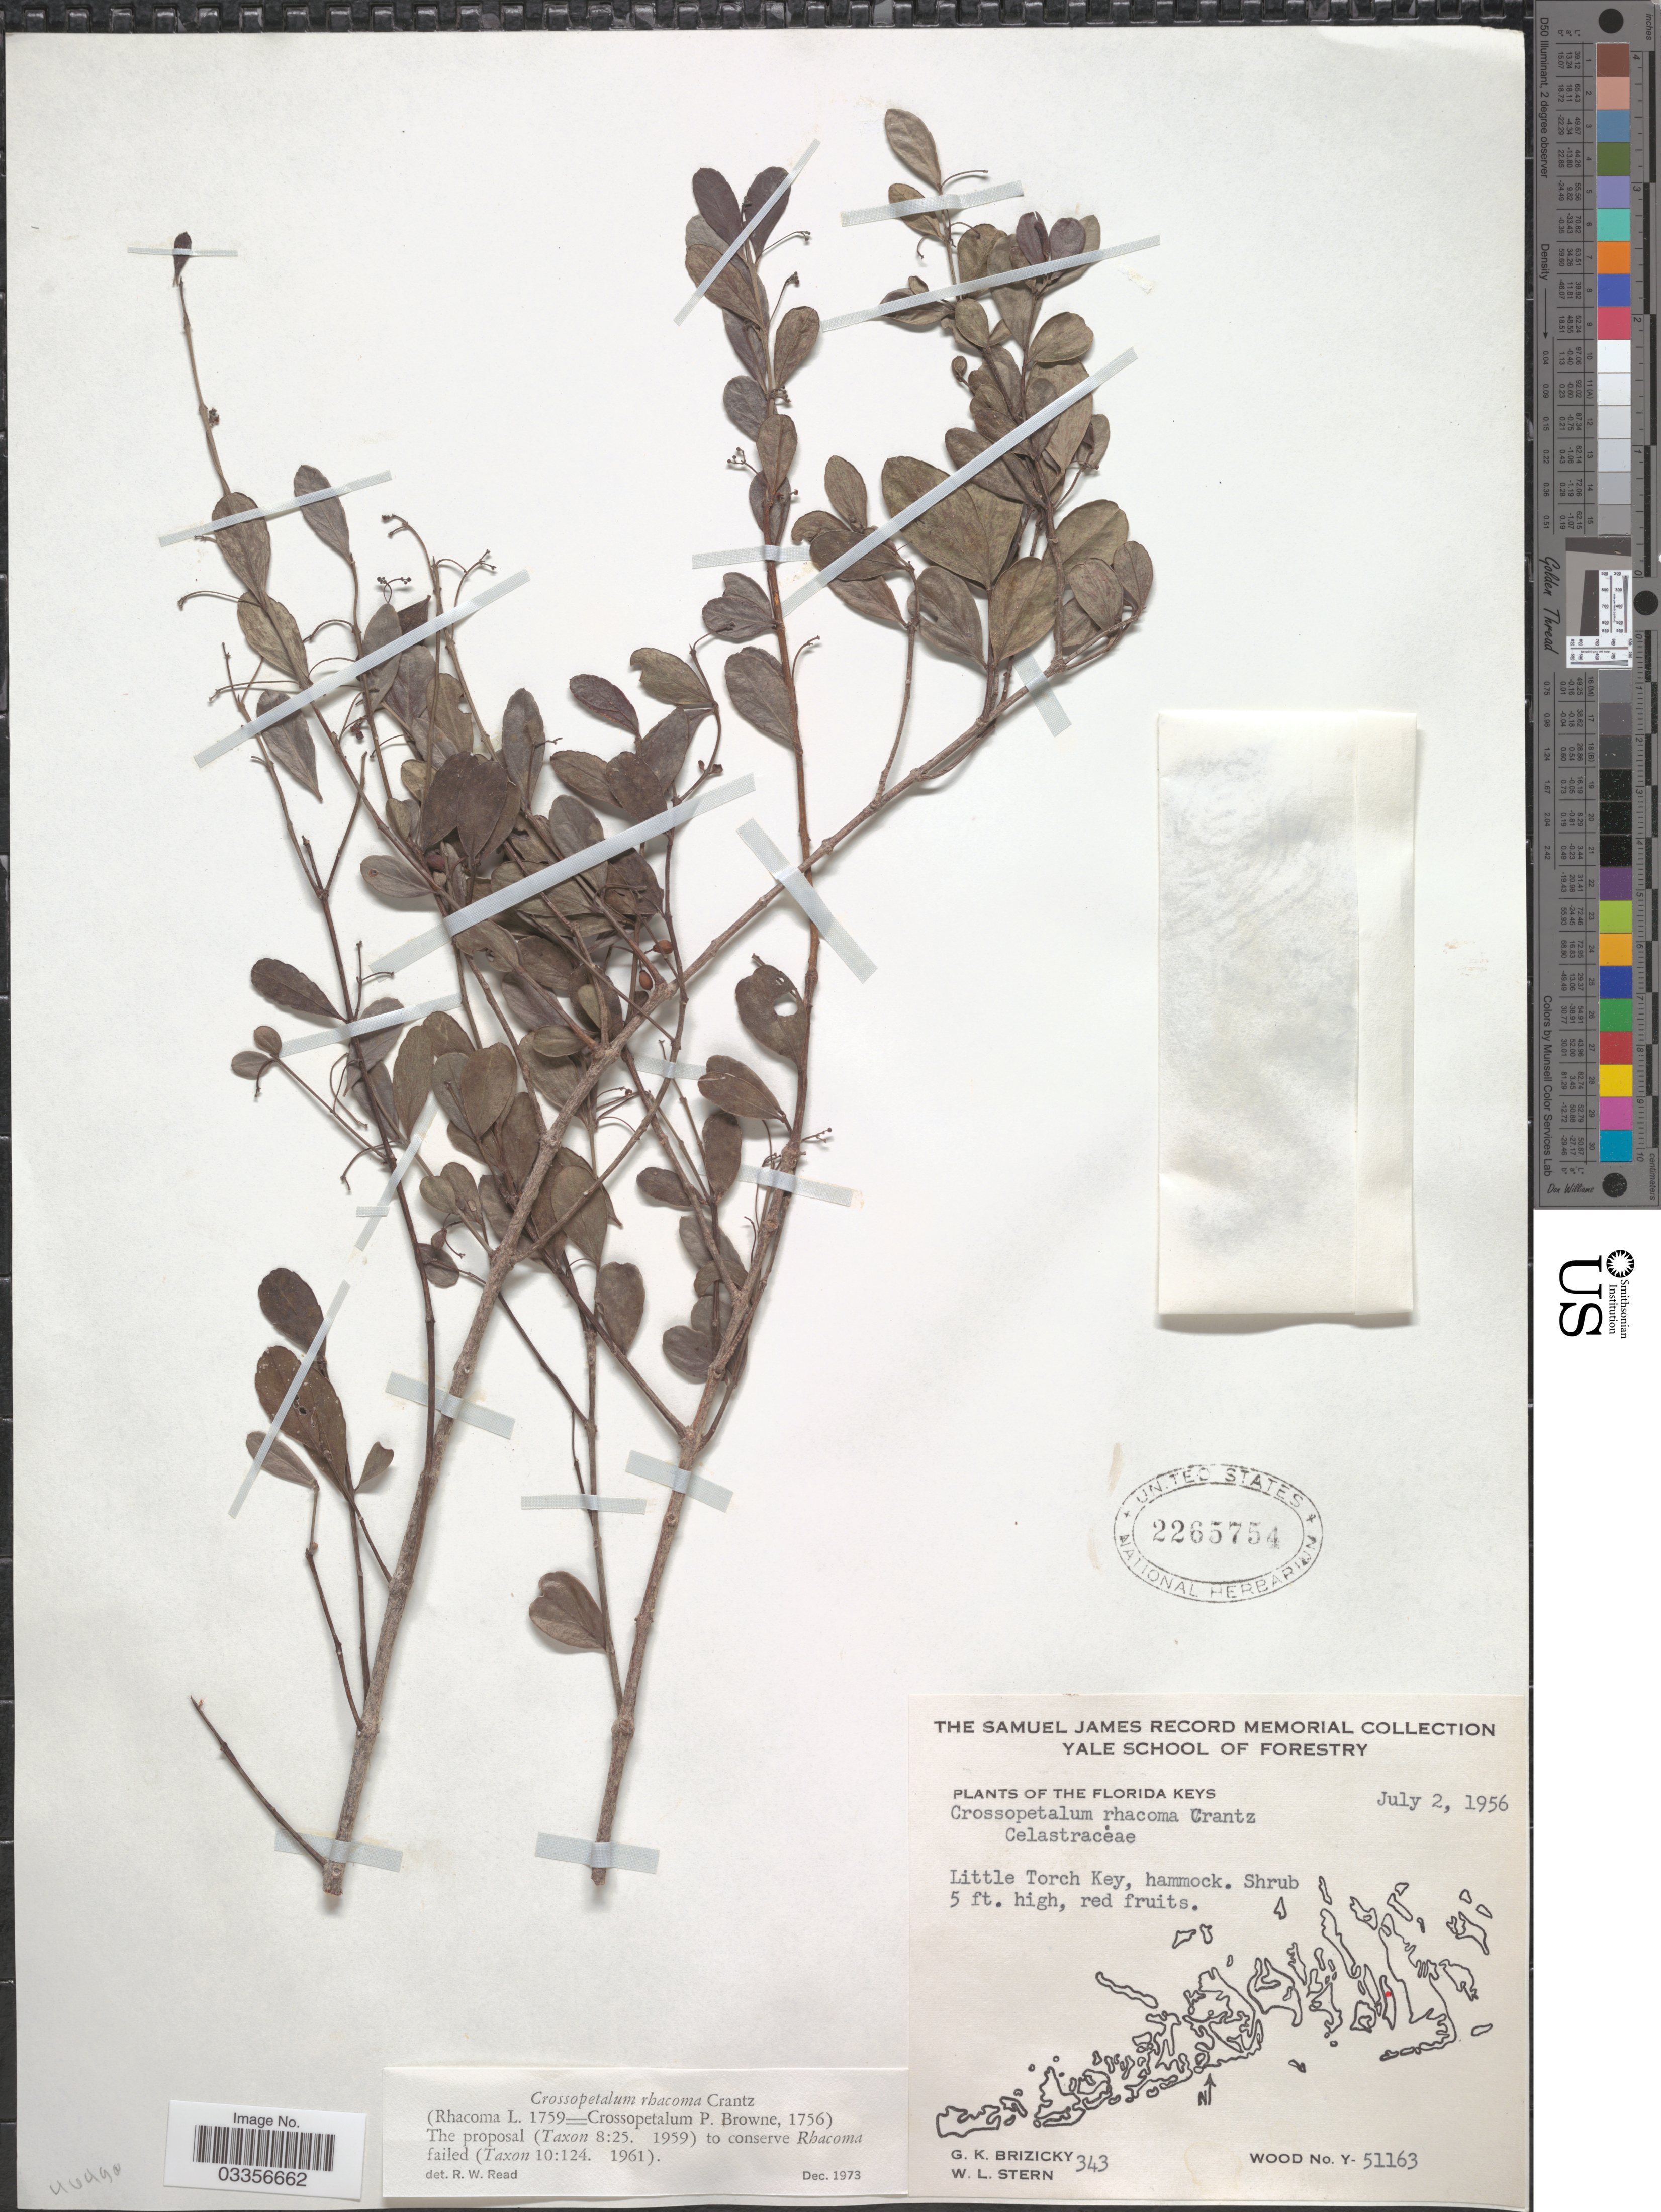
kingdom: Plantae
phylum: Tracheophyta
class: Magnoliopsida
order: Celastrales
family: Celastraceae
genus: Crossopetalum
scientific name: Crossopetalum rhacoma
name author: Crantz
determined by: Read, Robert W., (US), NMNH (UNITED STATES)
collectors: G. K. Brizicky & W. L. Stern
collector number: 343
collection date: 1956-07-02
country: United States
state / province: Florida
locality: Florida Keys, Little Torch Key.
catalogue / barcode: US 2265754